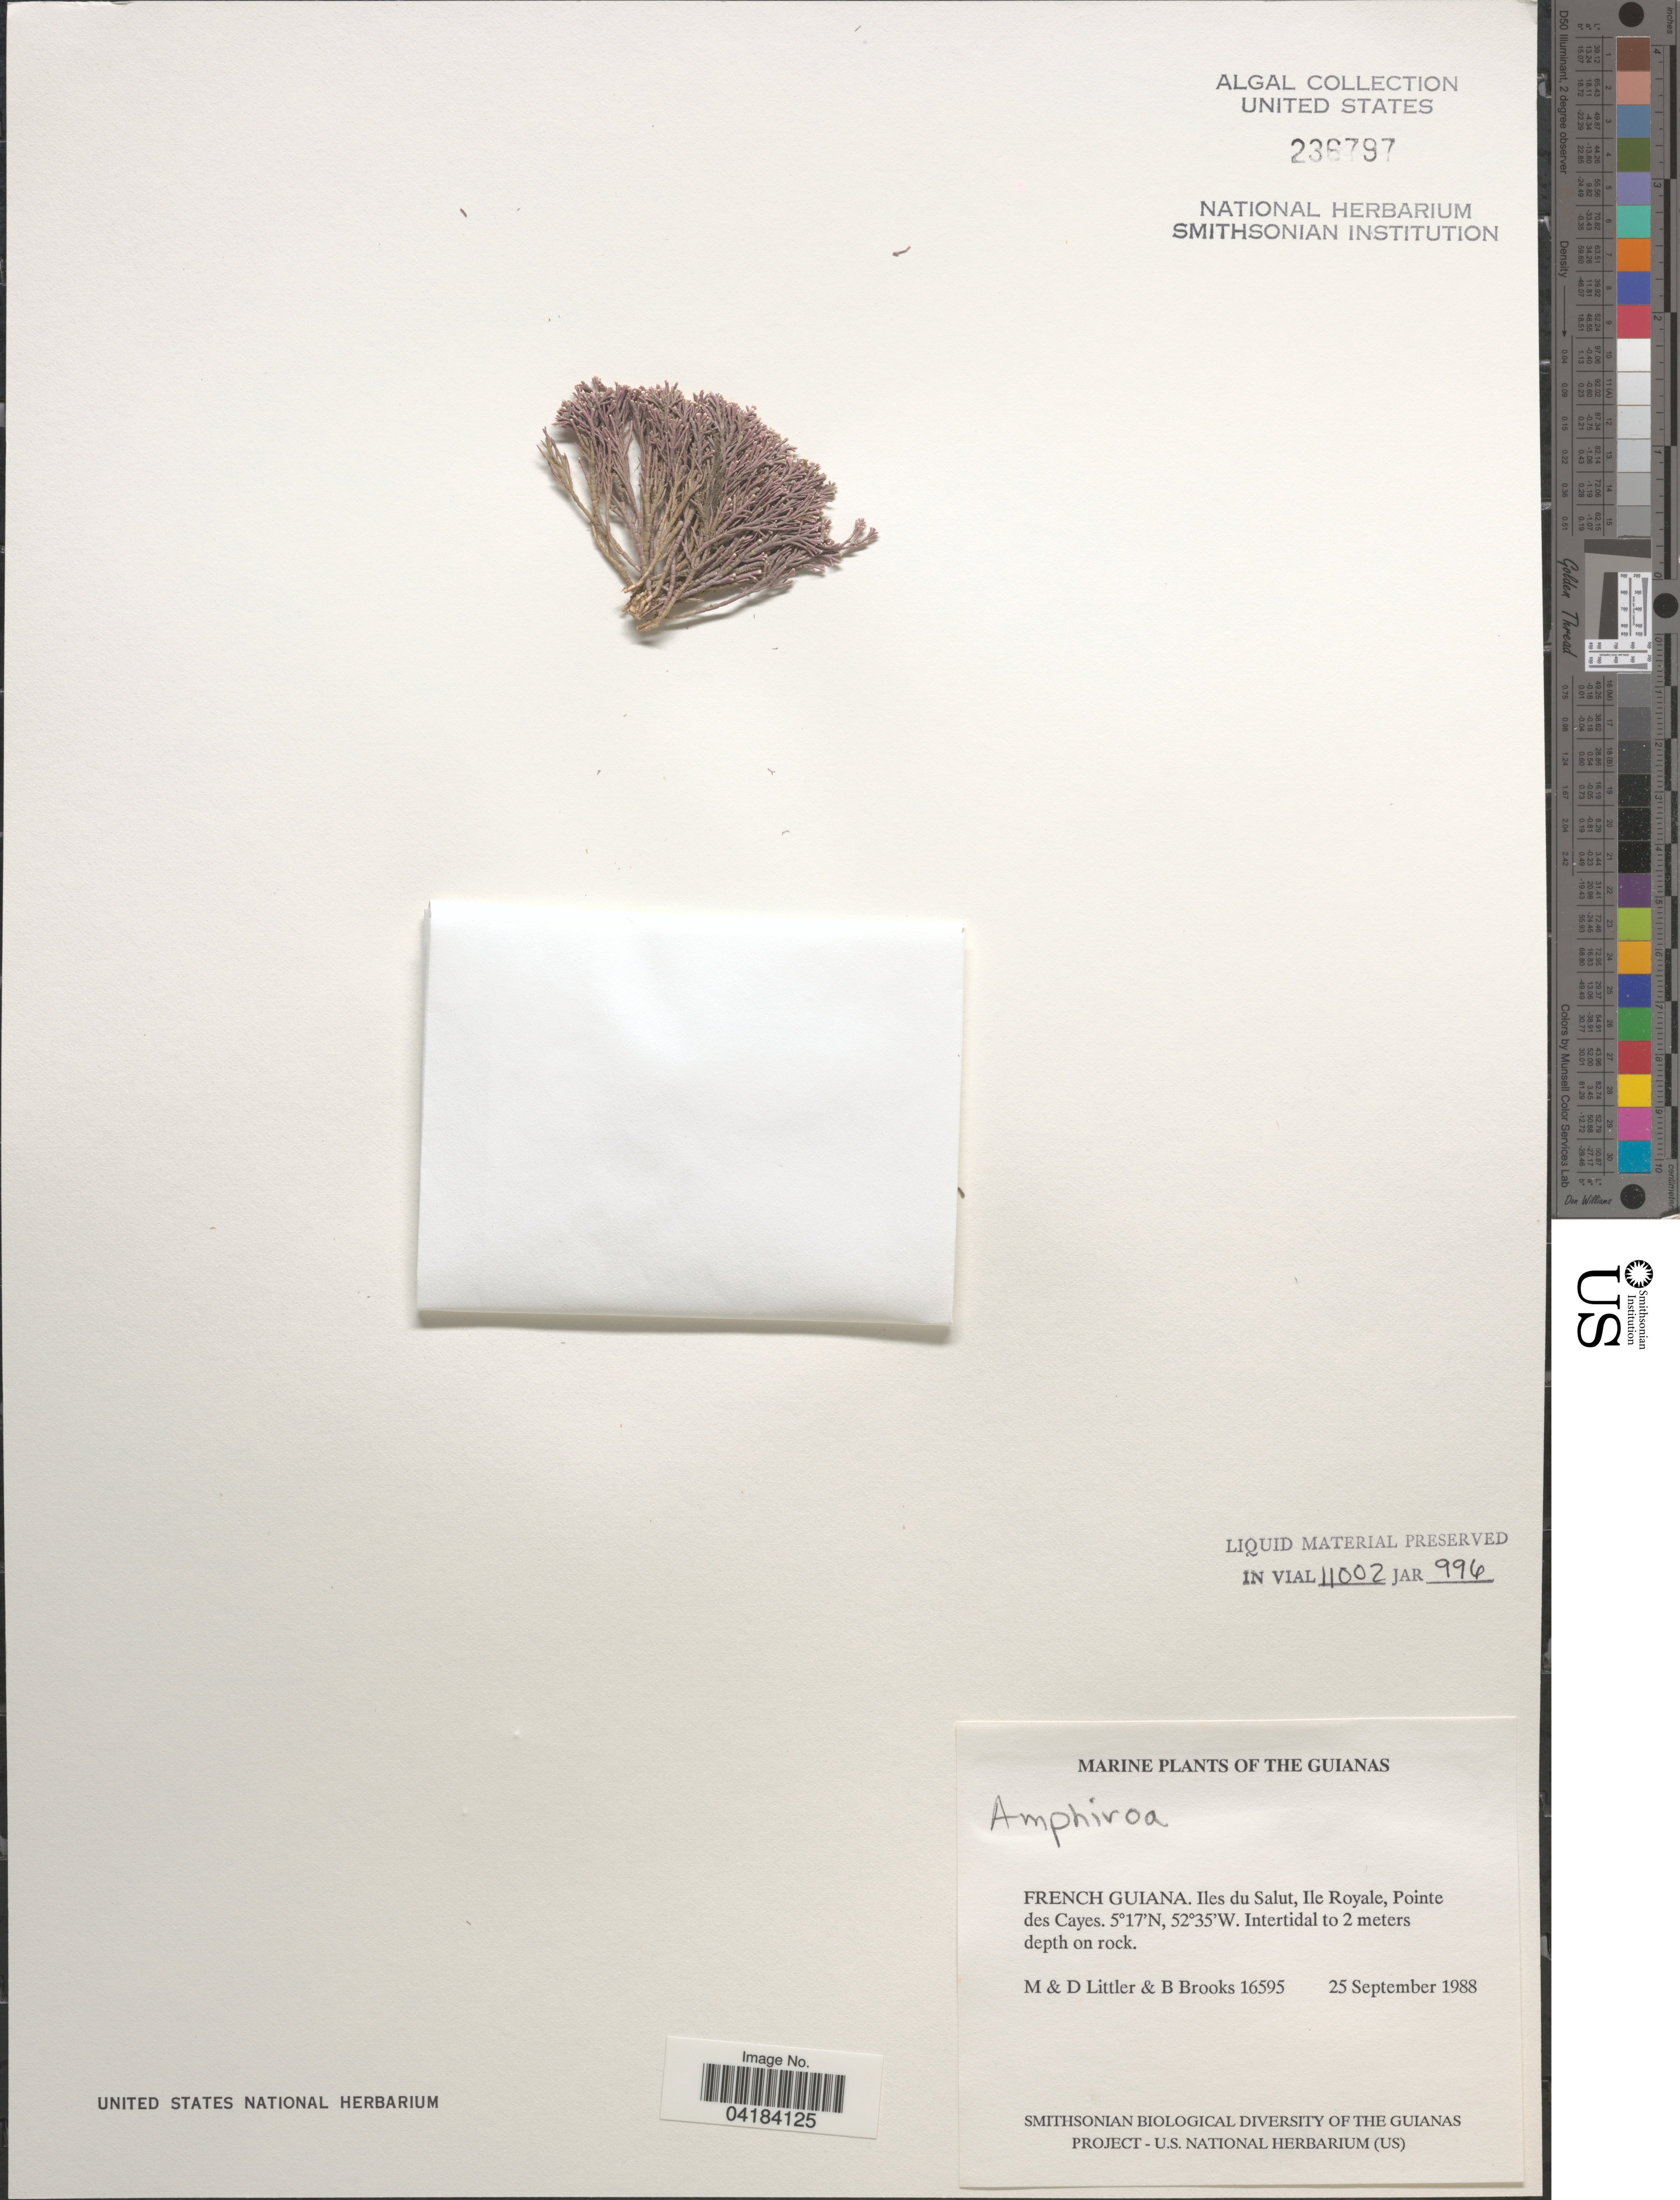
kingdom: Plantae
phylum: Rhodophyta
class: Florideophyceae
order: Corallinales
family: Lithophyllaceae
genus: Amphiroa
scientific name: Amphiroa sp.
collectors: M. Littler, D. S. Littler & B. Brooks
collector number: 16595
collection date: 1988-09-25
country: French Guiana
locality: The Guianas. Iles du Salut, Ile Royale, Pointe des Cayes.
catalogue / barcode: US 236797